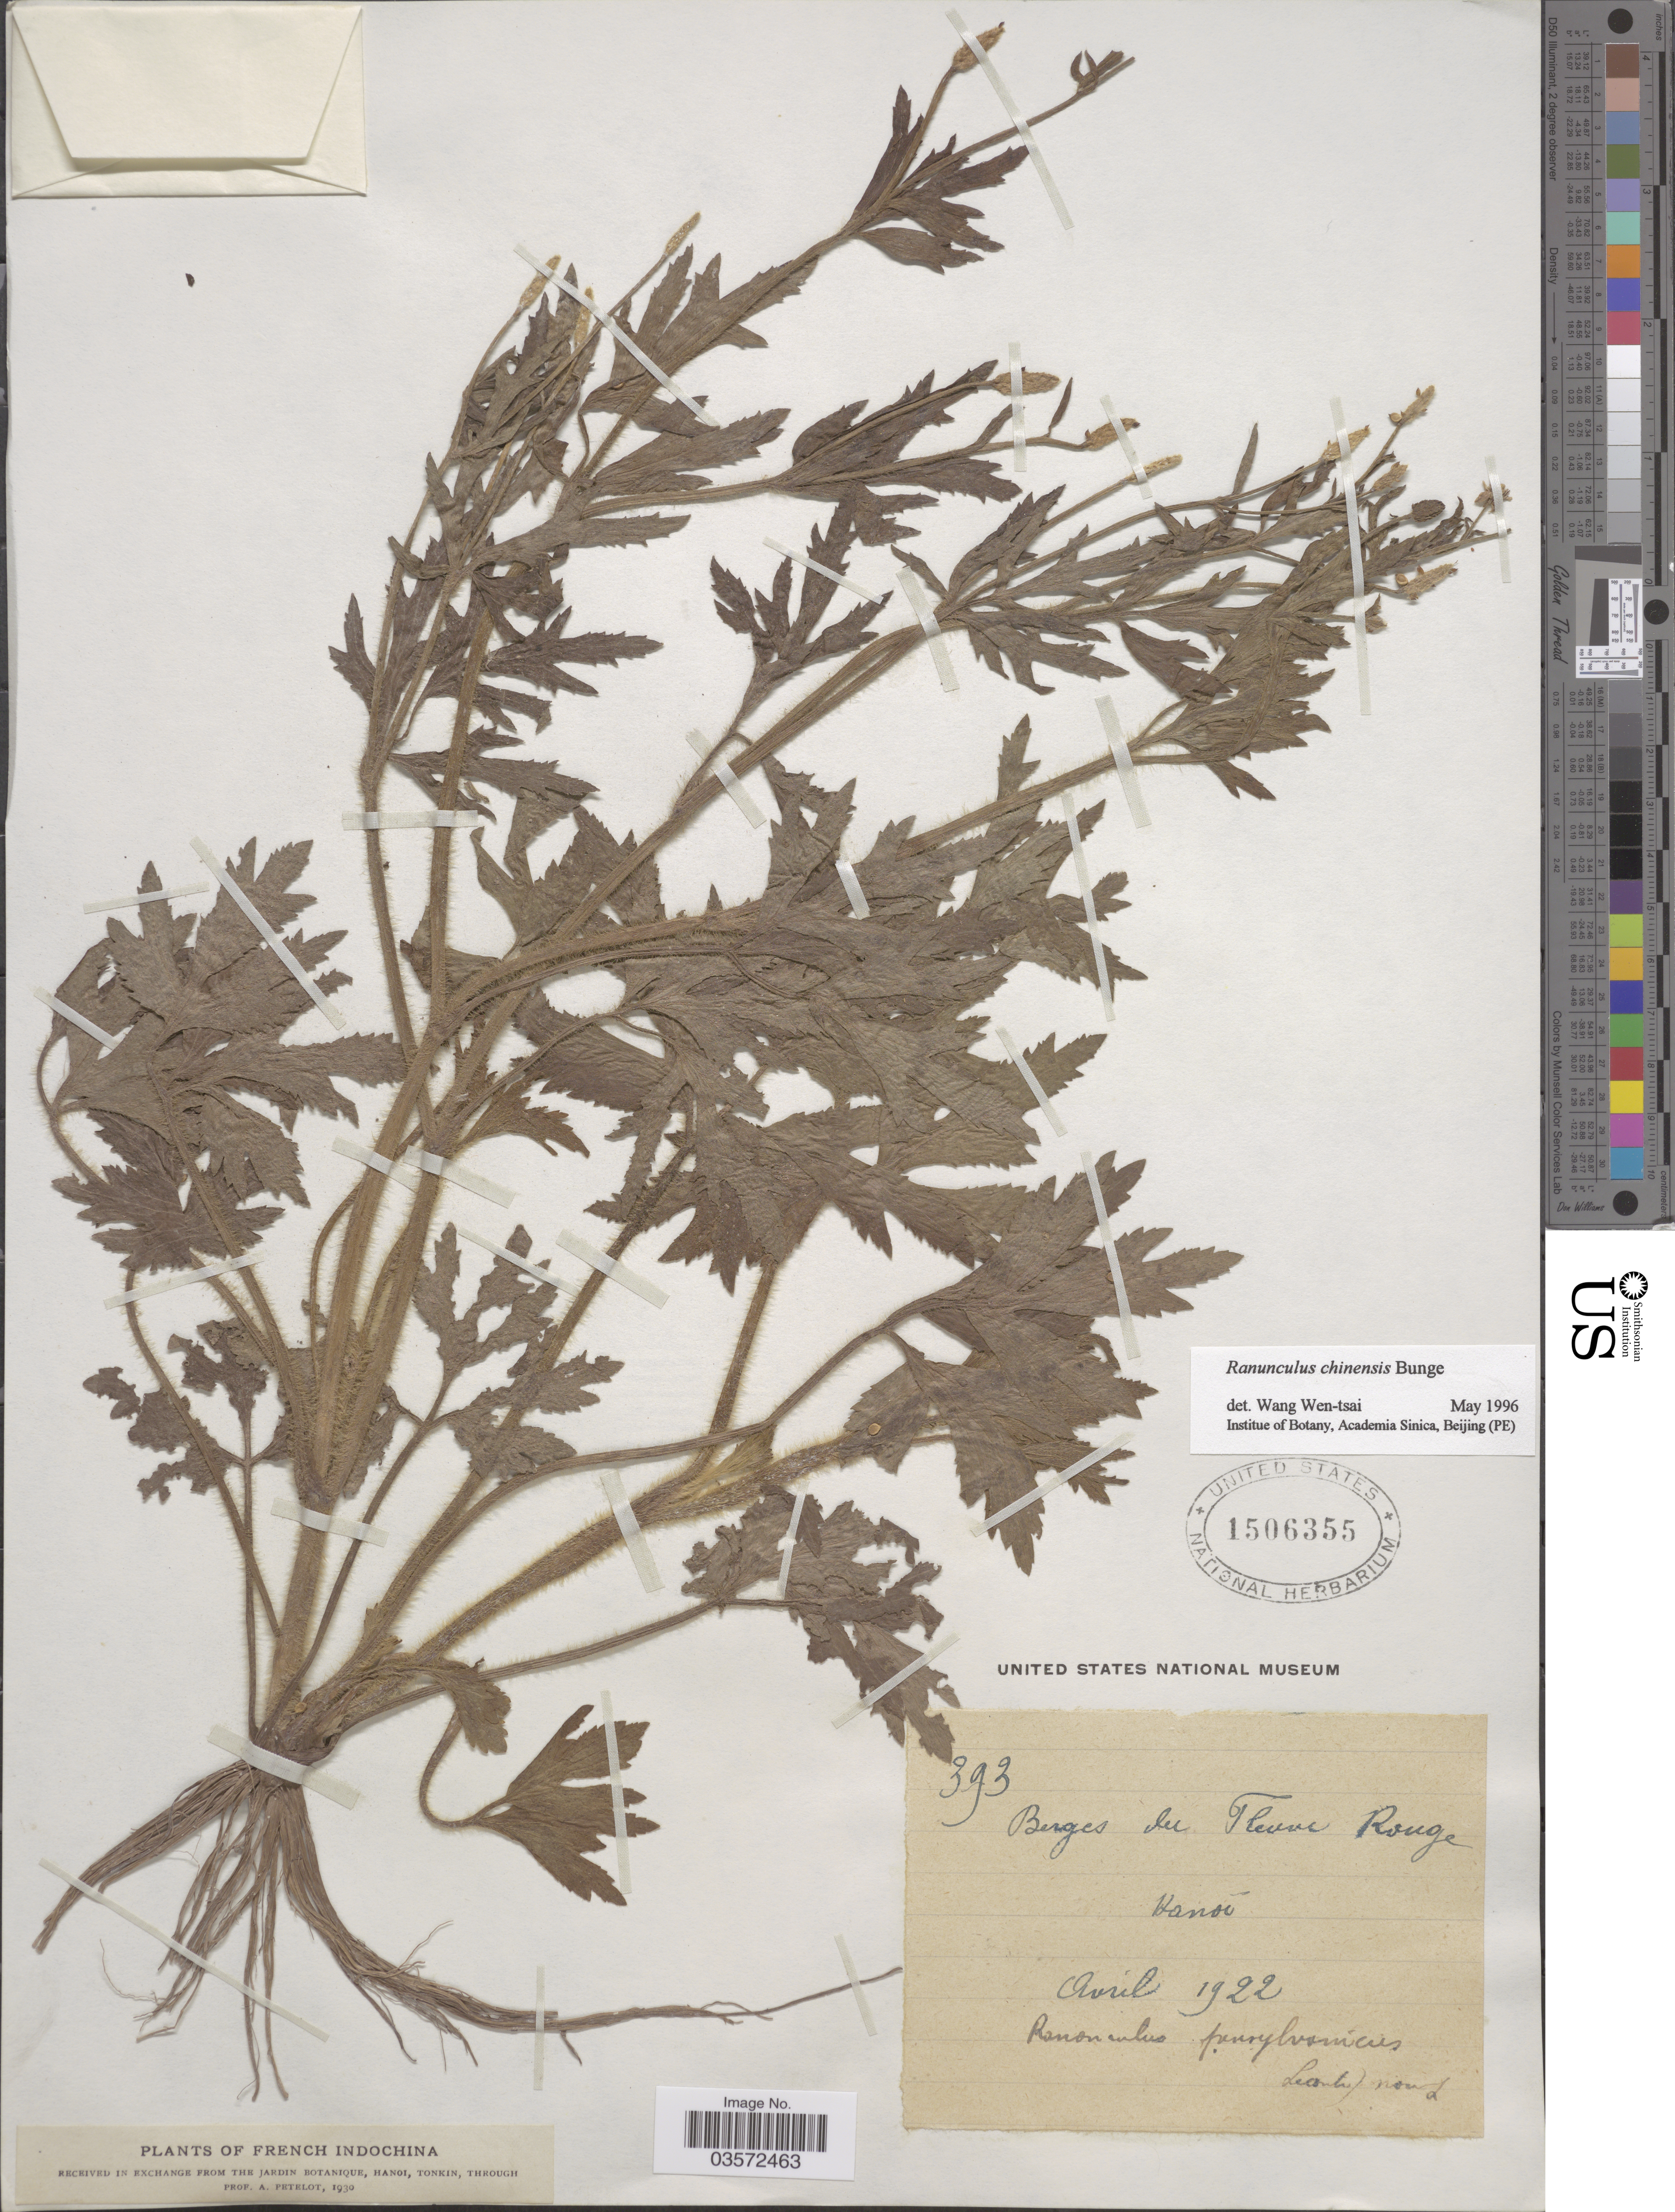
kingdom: Plantae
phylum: Tracheophyta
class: Magnoliopsida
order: Ranunculales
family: Ranunculaceae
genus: Ranunculus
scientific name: Ranunculus chinensis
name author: Bunge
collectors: A. Petelot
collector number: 393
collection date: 1922-04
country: Vietnam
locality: French Indochina. Berges du Fleuve Rouge Hanoi.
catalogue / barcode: US 1506355